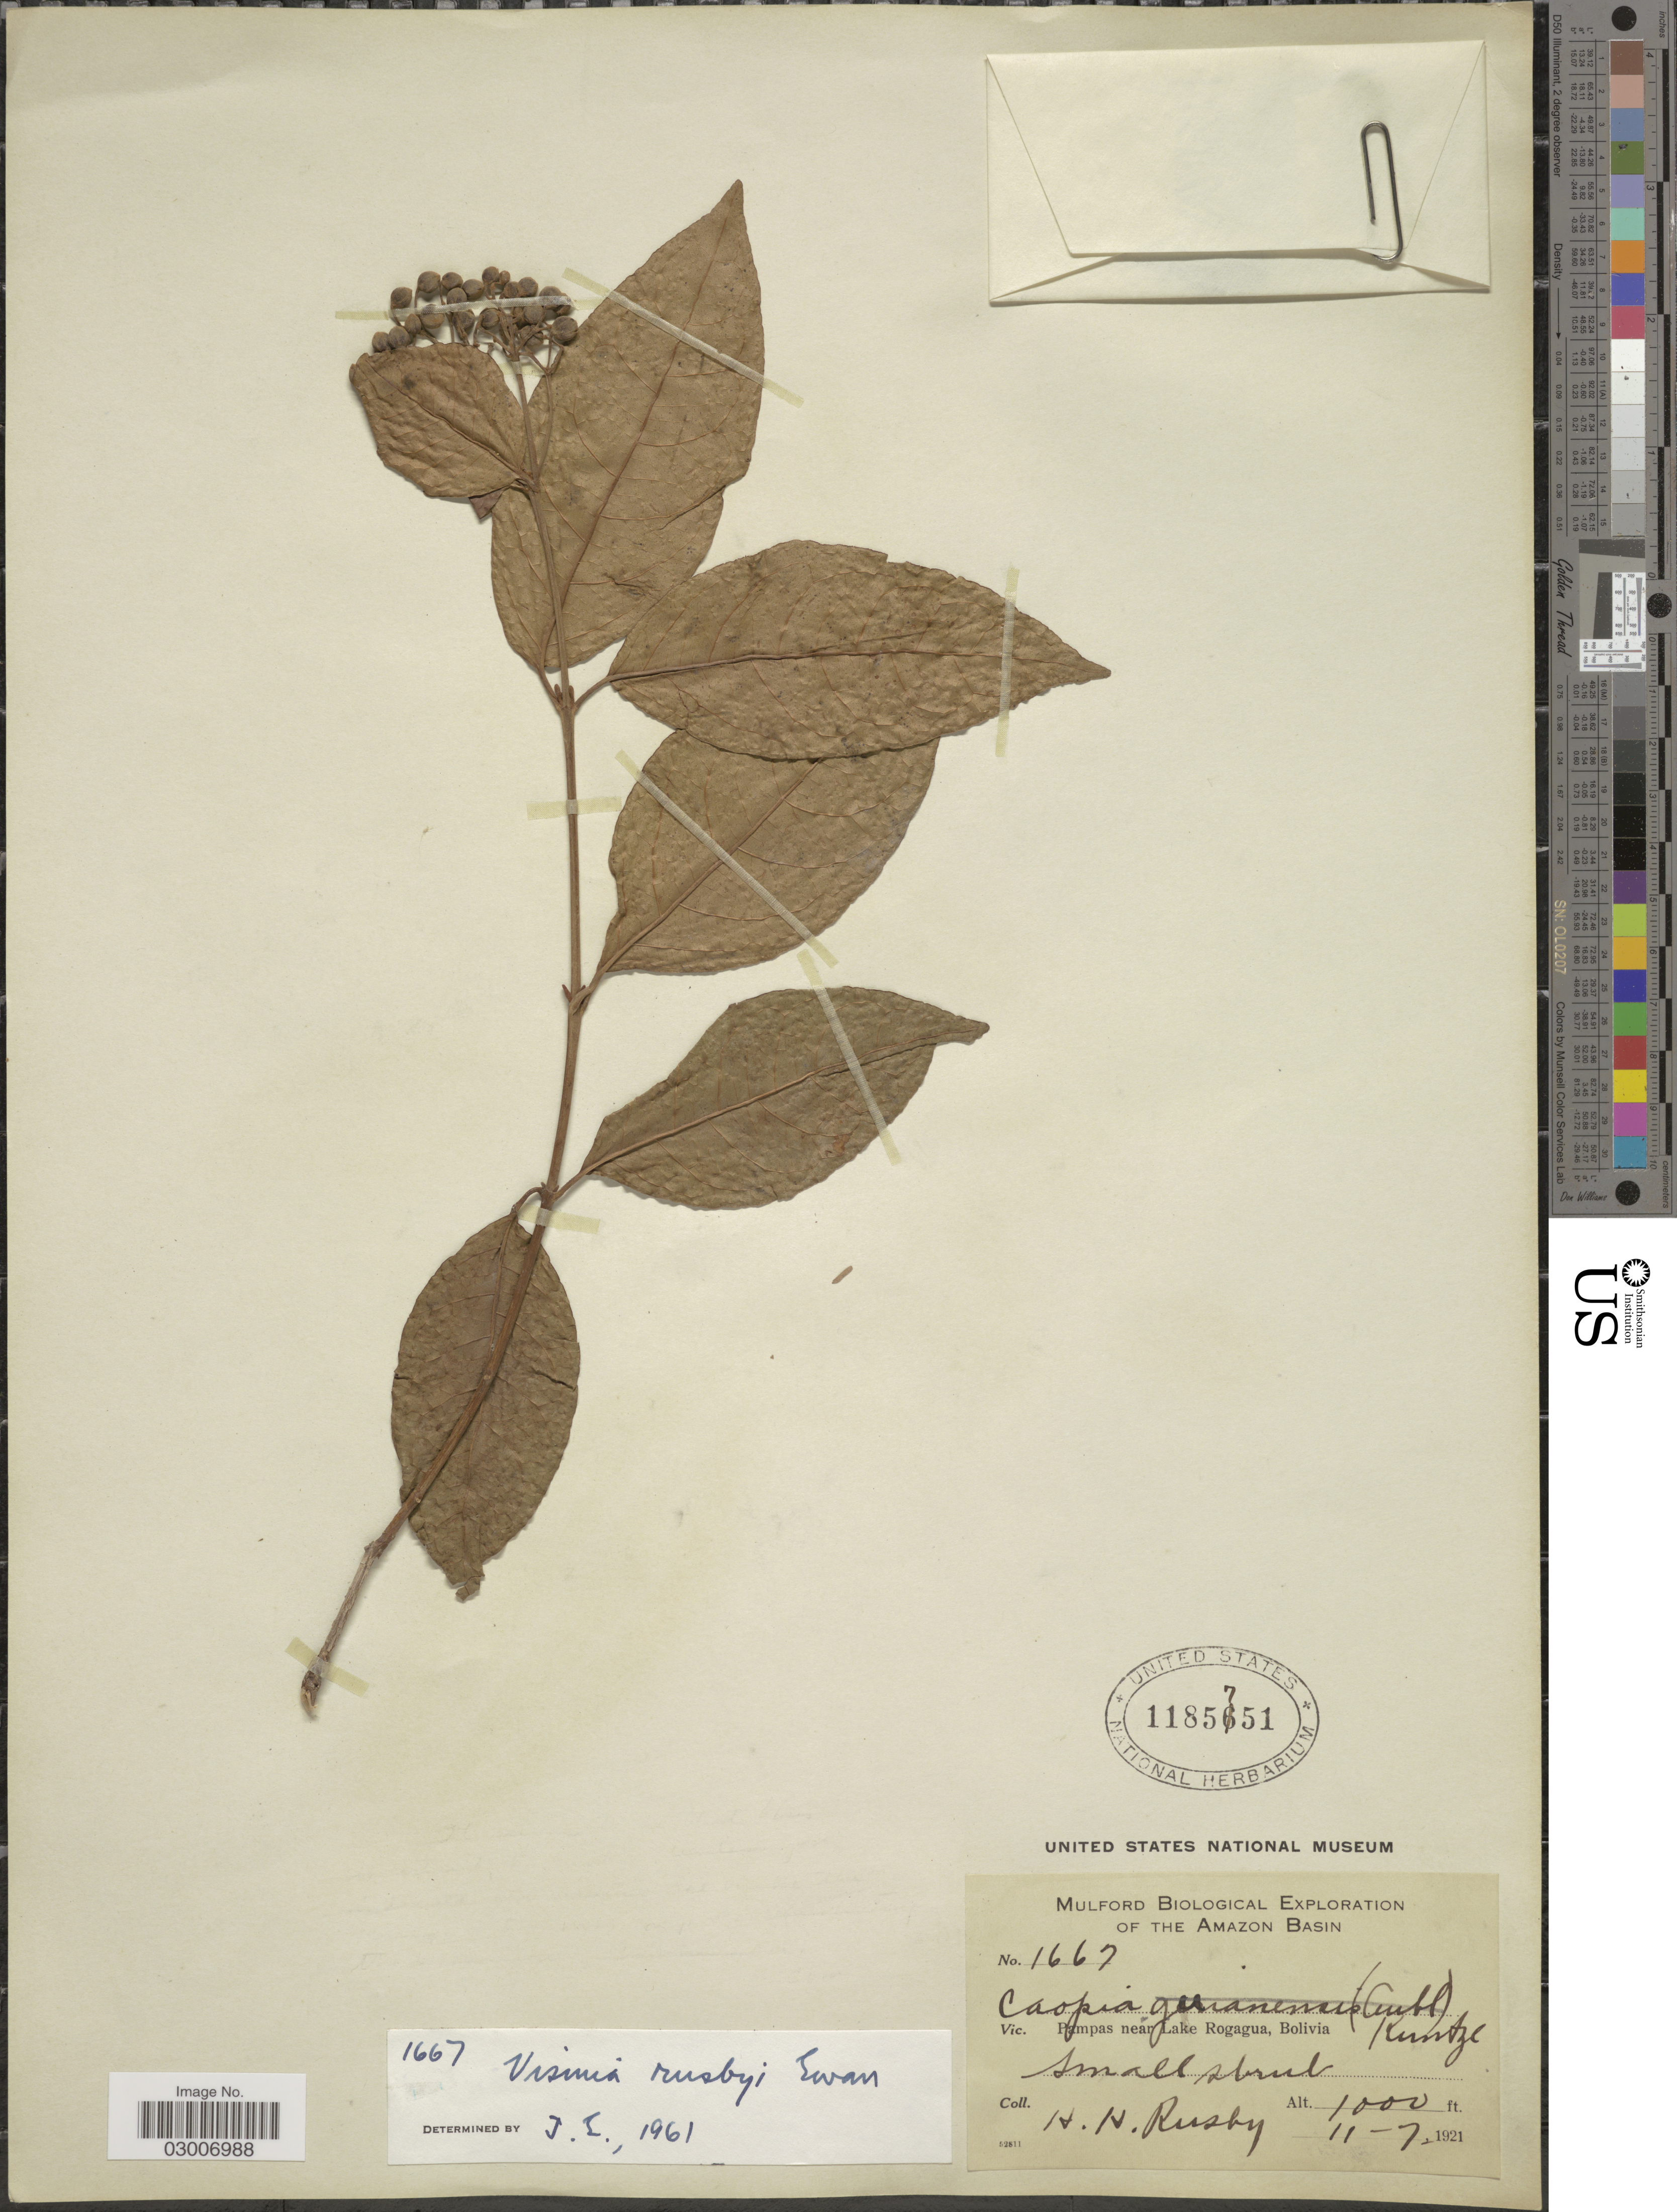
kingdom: Plantae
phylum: Tracheophyta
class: Magnoliopsida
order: Malpighiales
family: Hypericaceae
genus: Vismia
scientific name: Vismia rusbyi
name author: Ewan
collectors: H. H. Rusby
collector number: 1667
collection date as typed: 11-7-1921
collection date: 1921-11-07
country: Bolivia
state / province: Beni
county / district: José Ballivián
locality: Pampas near Lake Rogagua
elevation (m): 305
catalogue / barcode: US 1185751